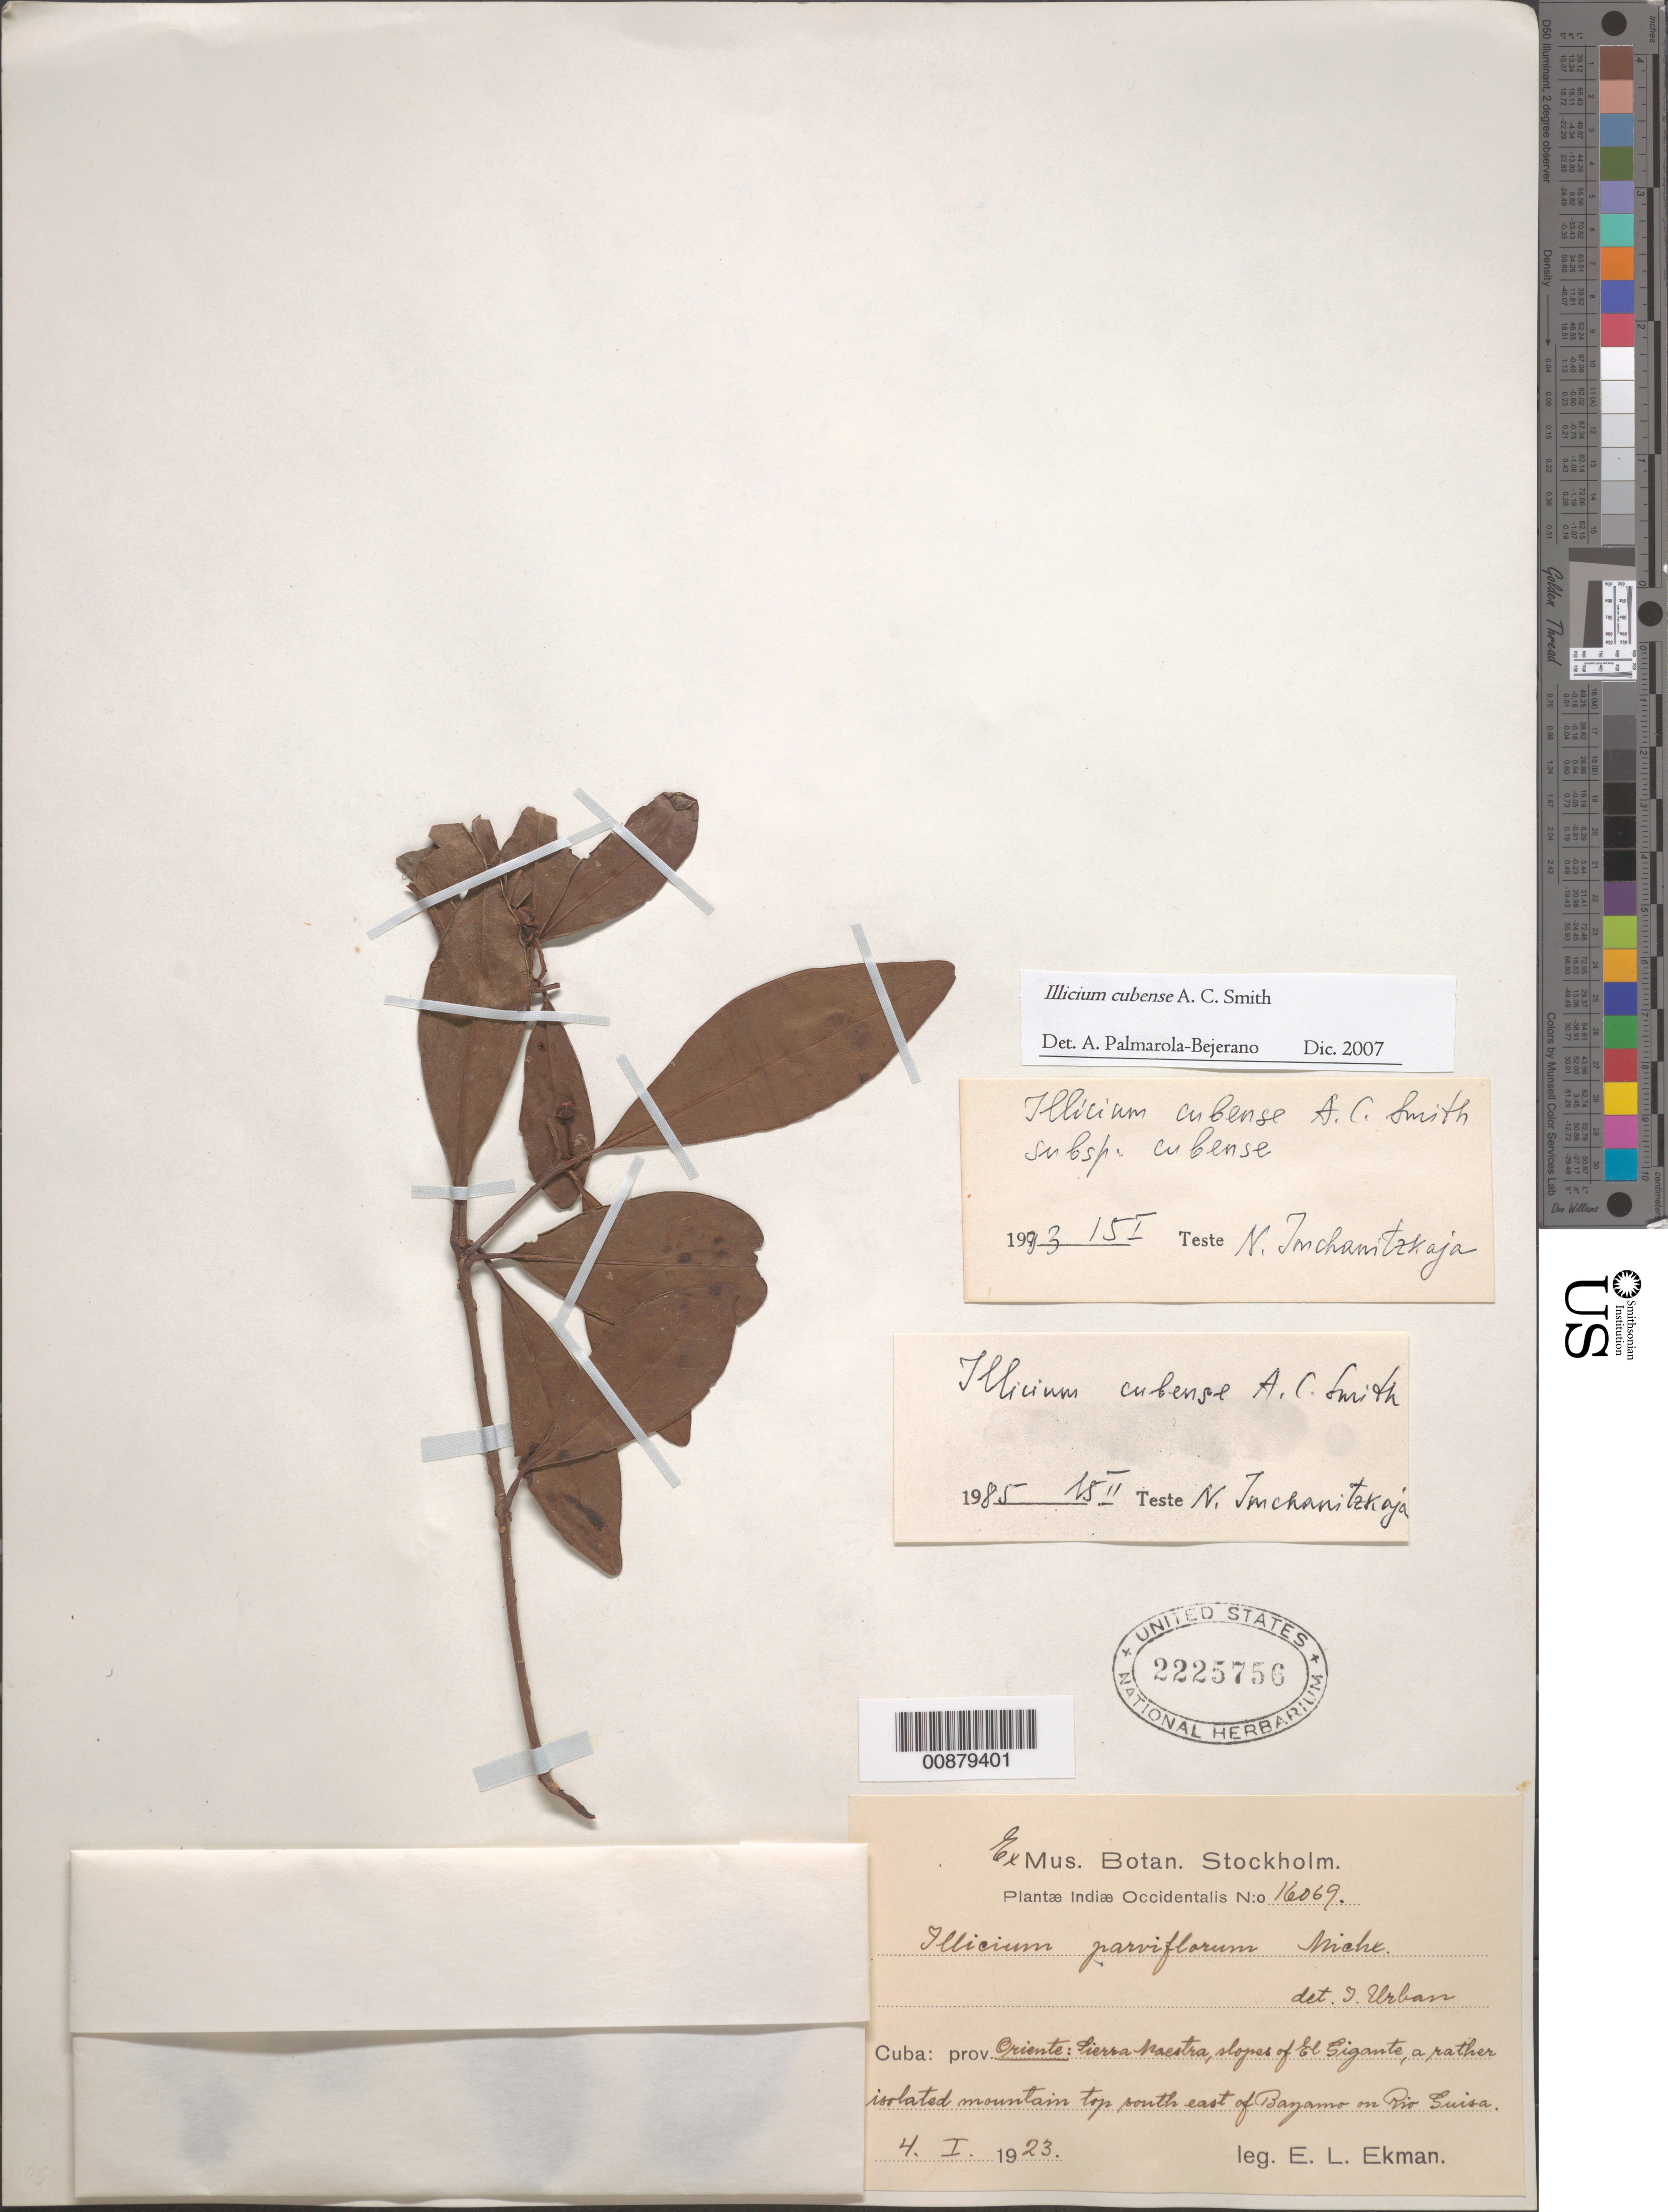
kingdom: Plantae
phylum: Tracheophyta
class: Magnoliopsida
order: Austrobaileyales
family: Schisandraceae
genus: Illicium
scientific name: Illicium cubense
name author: A.C. Sm.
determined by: Palmarola-Bejerano, A.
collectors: E. L. Ekman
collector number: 16069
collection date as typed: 04 Jan 1923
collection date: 1923-01-04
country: Cuba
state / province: Oriente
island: Cuba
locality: Sierra Maestra, slopes of El Sigante, a rather isolated mountain top SE of Bazamo on Rio Suisa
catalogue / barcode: US 2225756